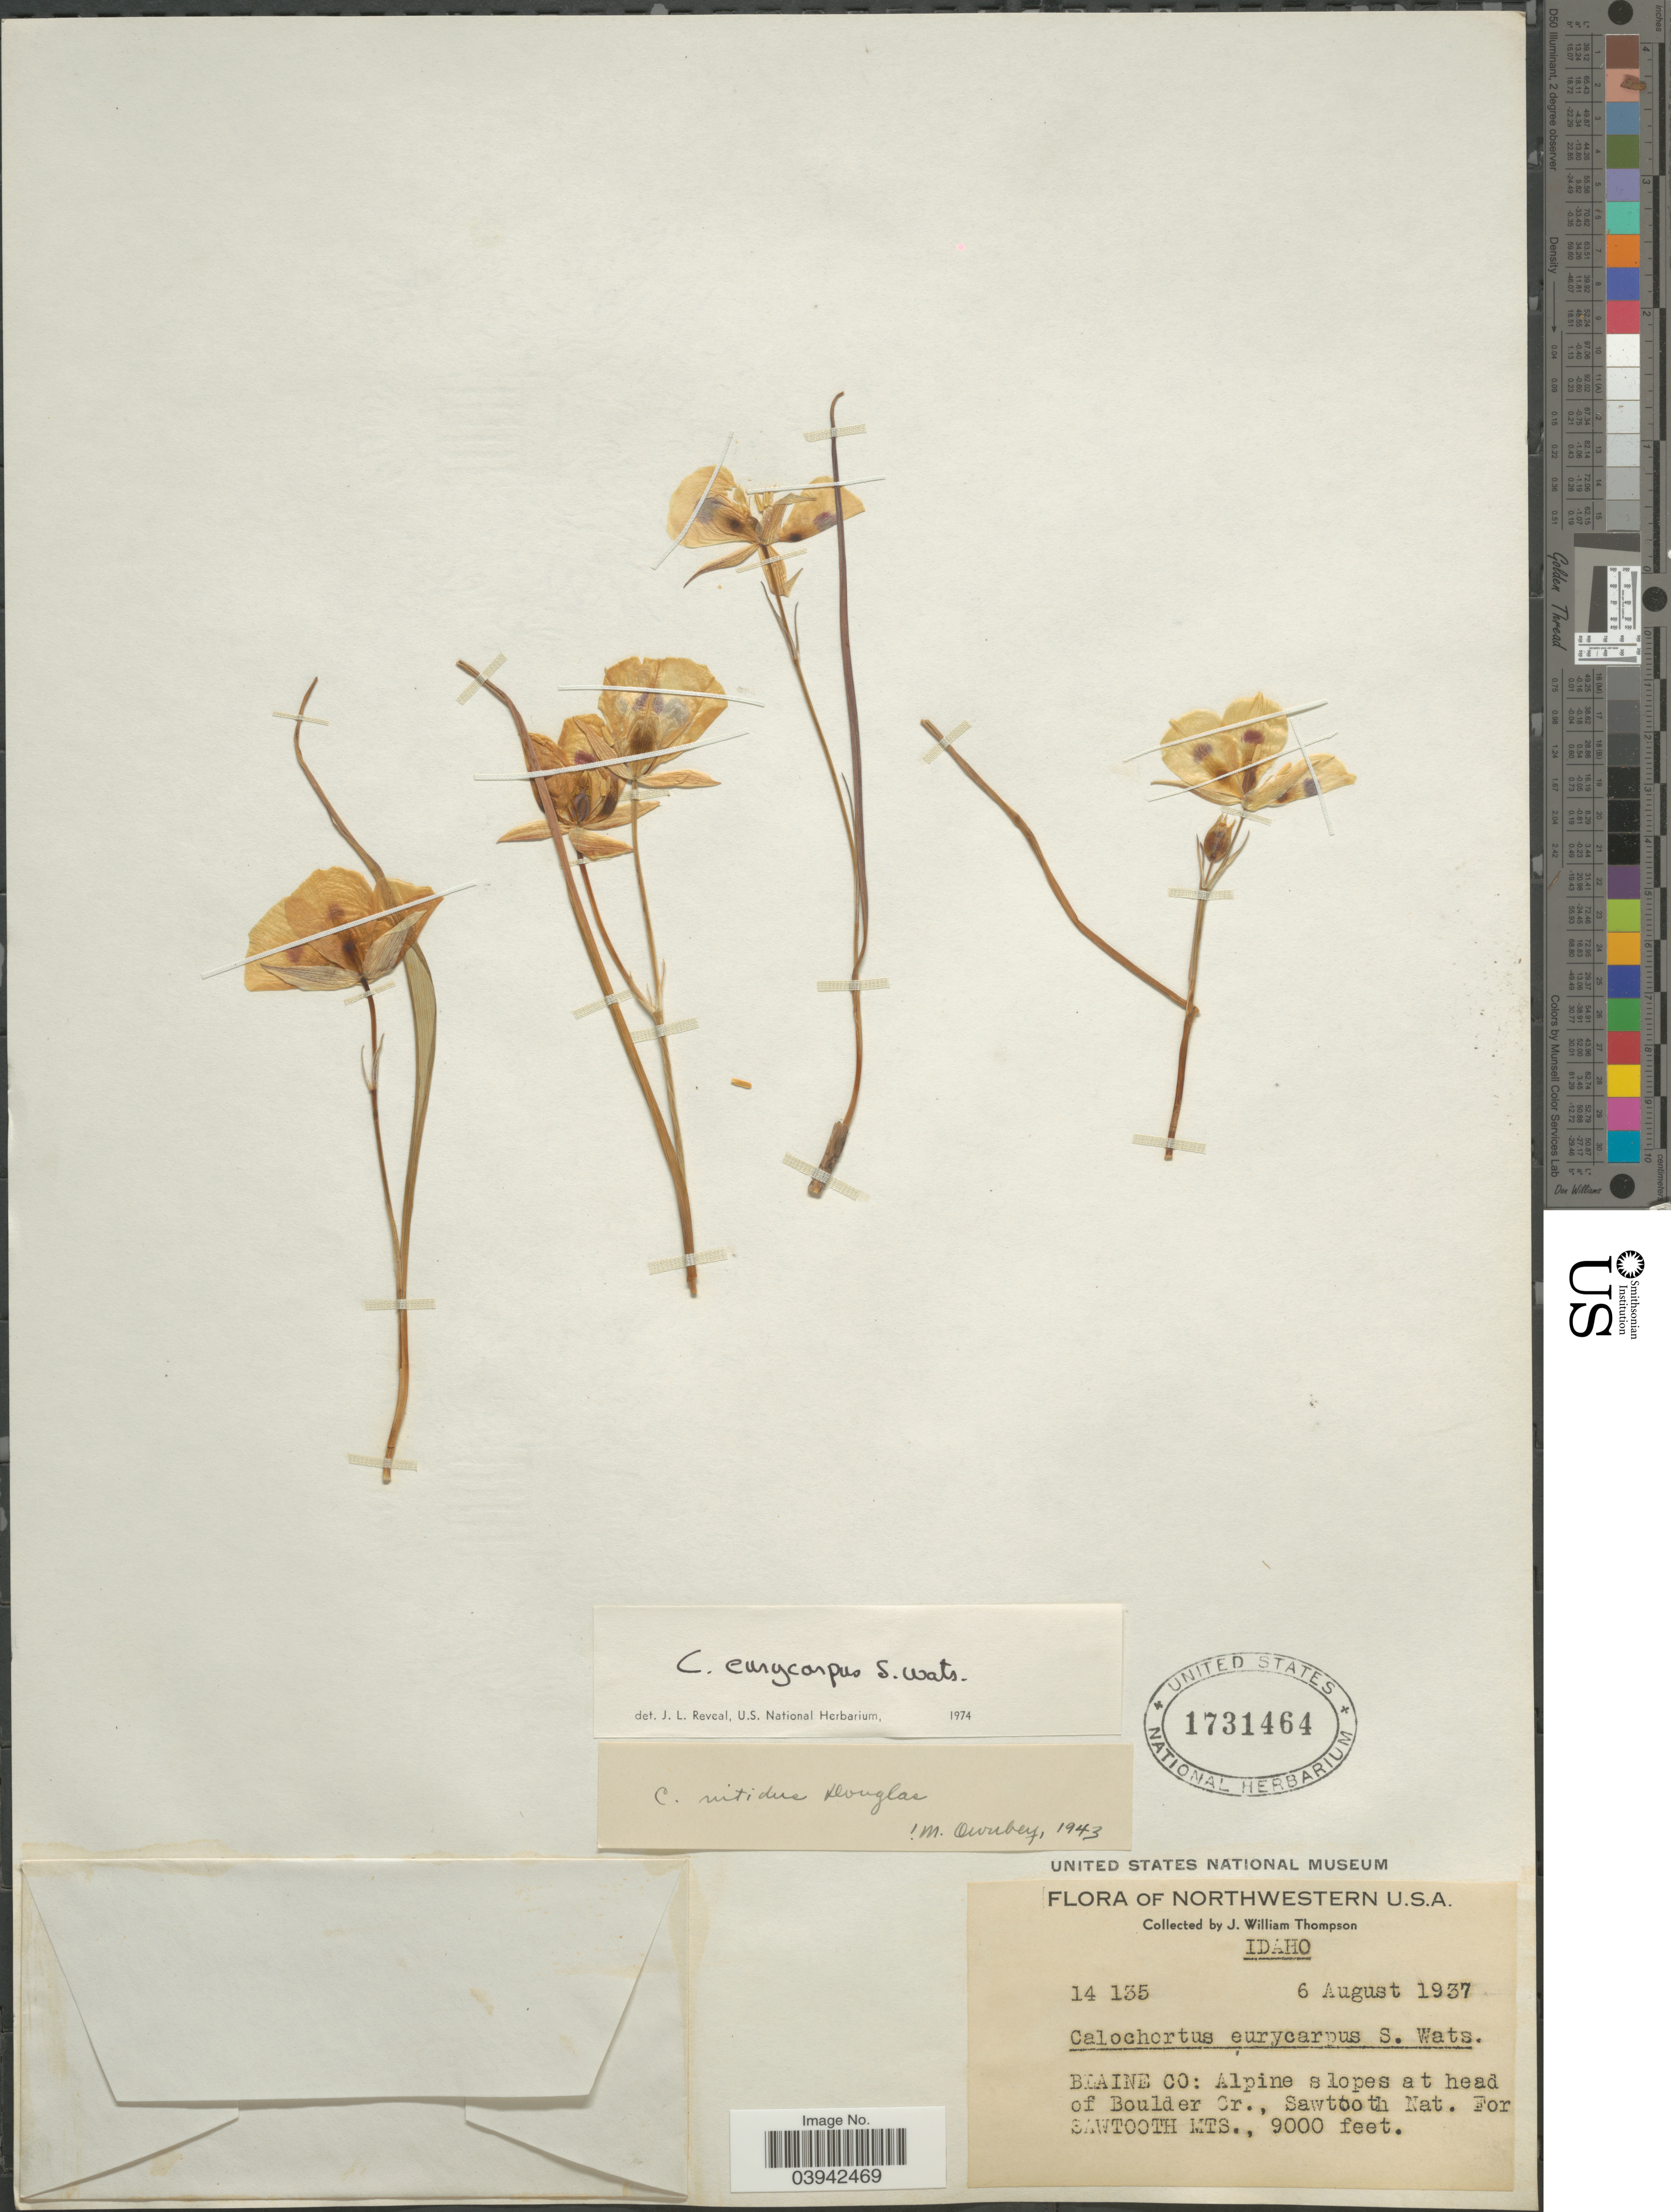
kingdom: Plantae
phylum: Tracheophyta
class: Liliopsida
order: Liliales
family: Liliaceae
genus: Calochortus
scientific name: Calochortus eurycarpus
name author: S. Watson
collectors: J. W. Thompson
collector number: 14135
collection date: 1937-08-06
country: United States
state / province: Idaho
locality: Northwestern U.S.A. Blaine Co: Alpine slopes at head of Boulder Cr., Sawtooth Nat. For. Sawtooth Mts.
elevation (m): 2743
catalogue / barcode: US 1731464